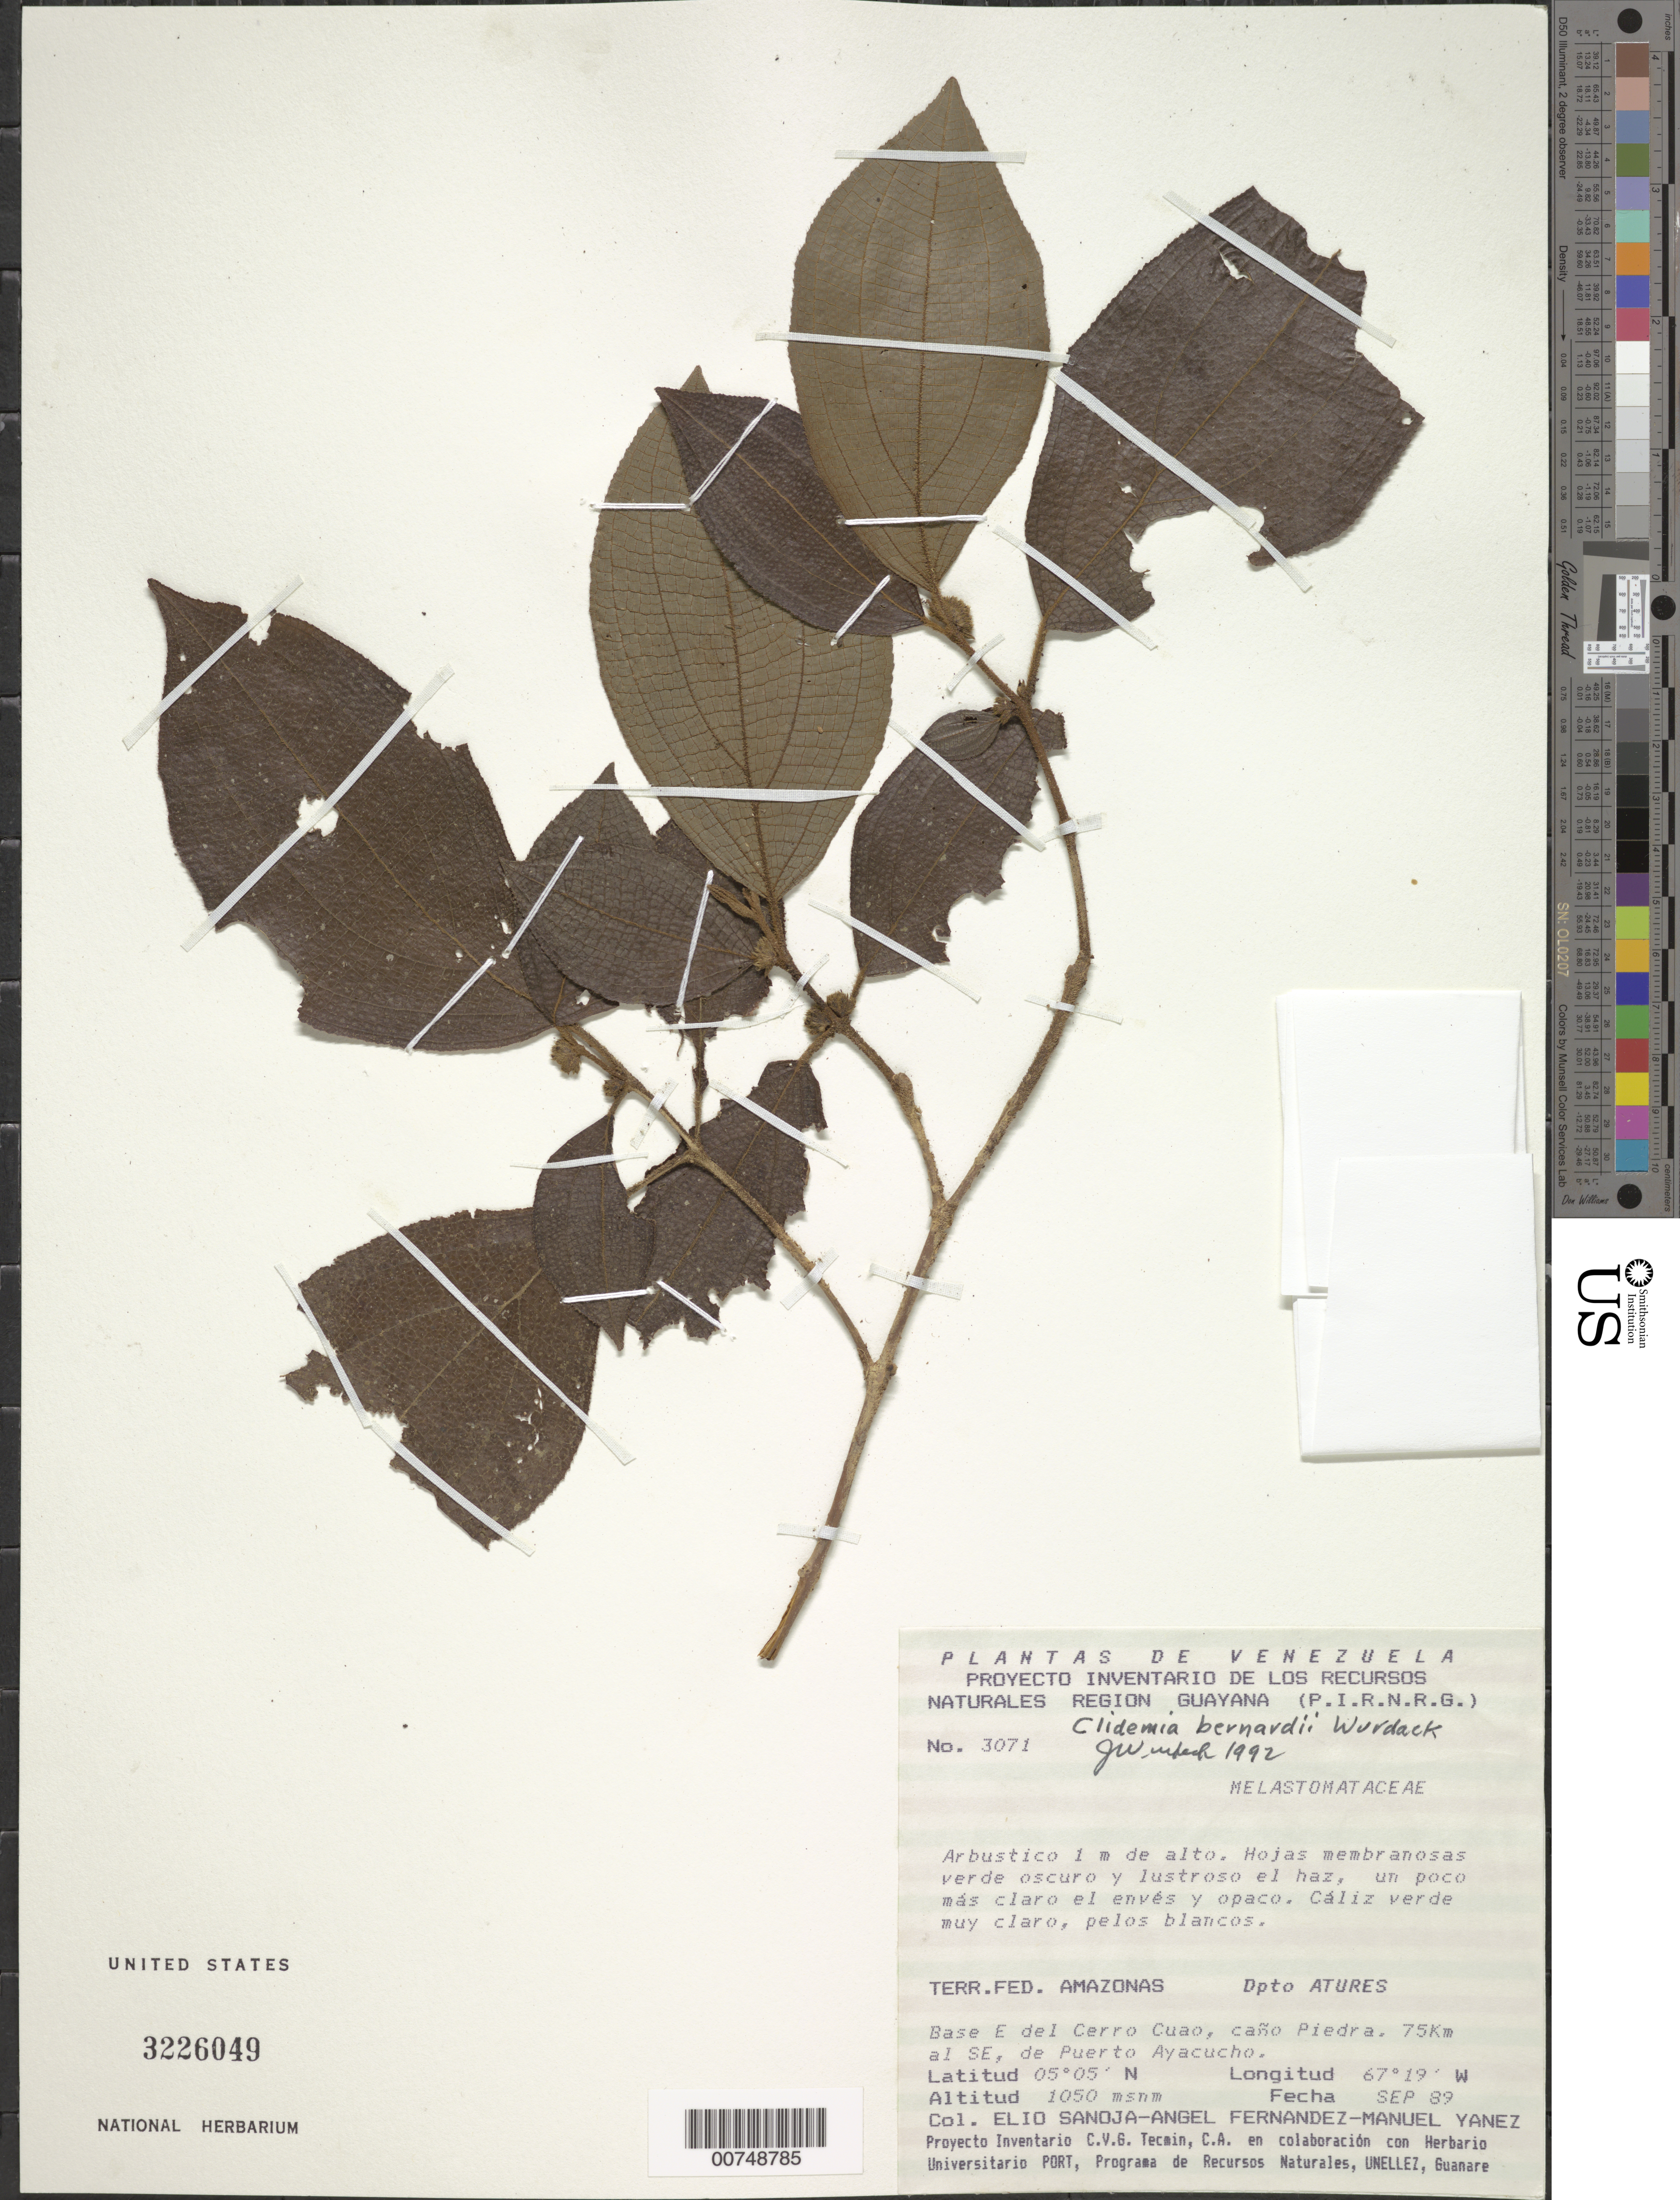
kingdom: Plantae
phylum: Tracheophyta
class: Magnoliopsida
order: Myrtales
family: Melastomataceae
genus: Clidemia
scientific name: Clidemia bernardii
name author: Wurdack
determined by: Wurdack, John J., (US), US (UNITED STATES)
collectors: E. Sanoja, A. Fernandez & M. Yanez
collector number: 3071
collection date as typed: Sep-89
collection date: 1989-09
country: Venezuela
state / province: Amazonas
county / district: Atures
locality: Cerro Cuao, Caño Piedra; 75 km al SE de Puerto Ayacucho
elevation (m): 1050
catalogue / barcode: US 3226049